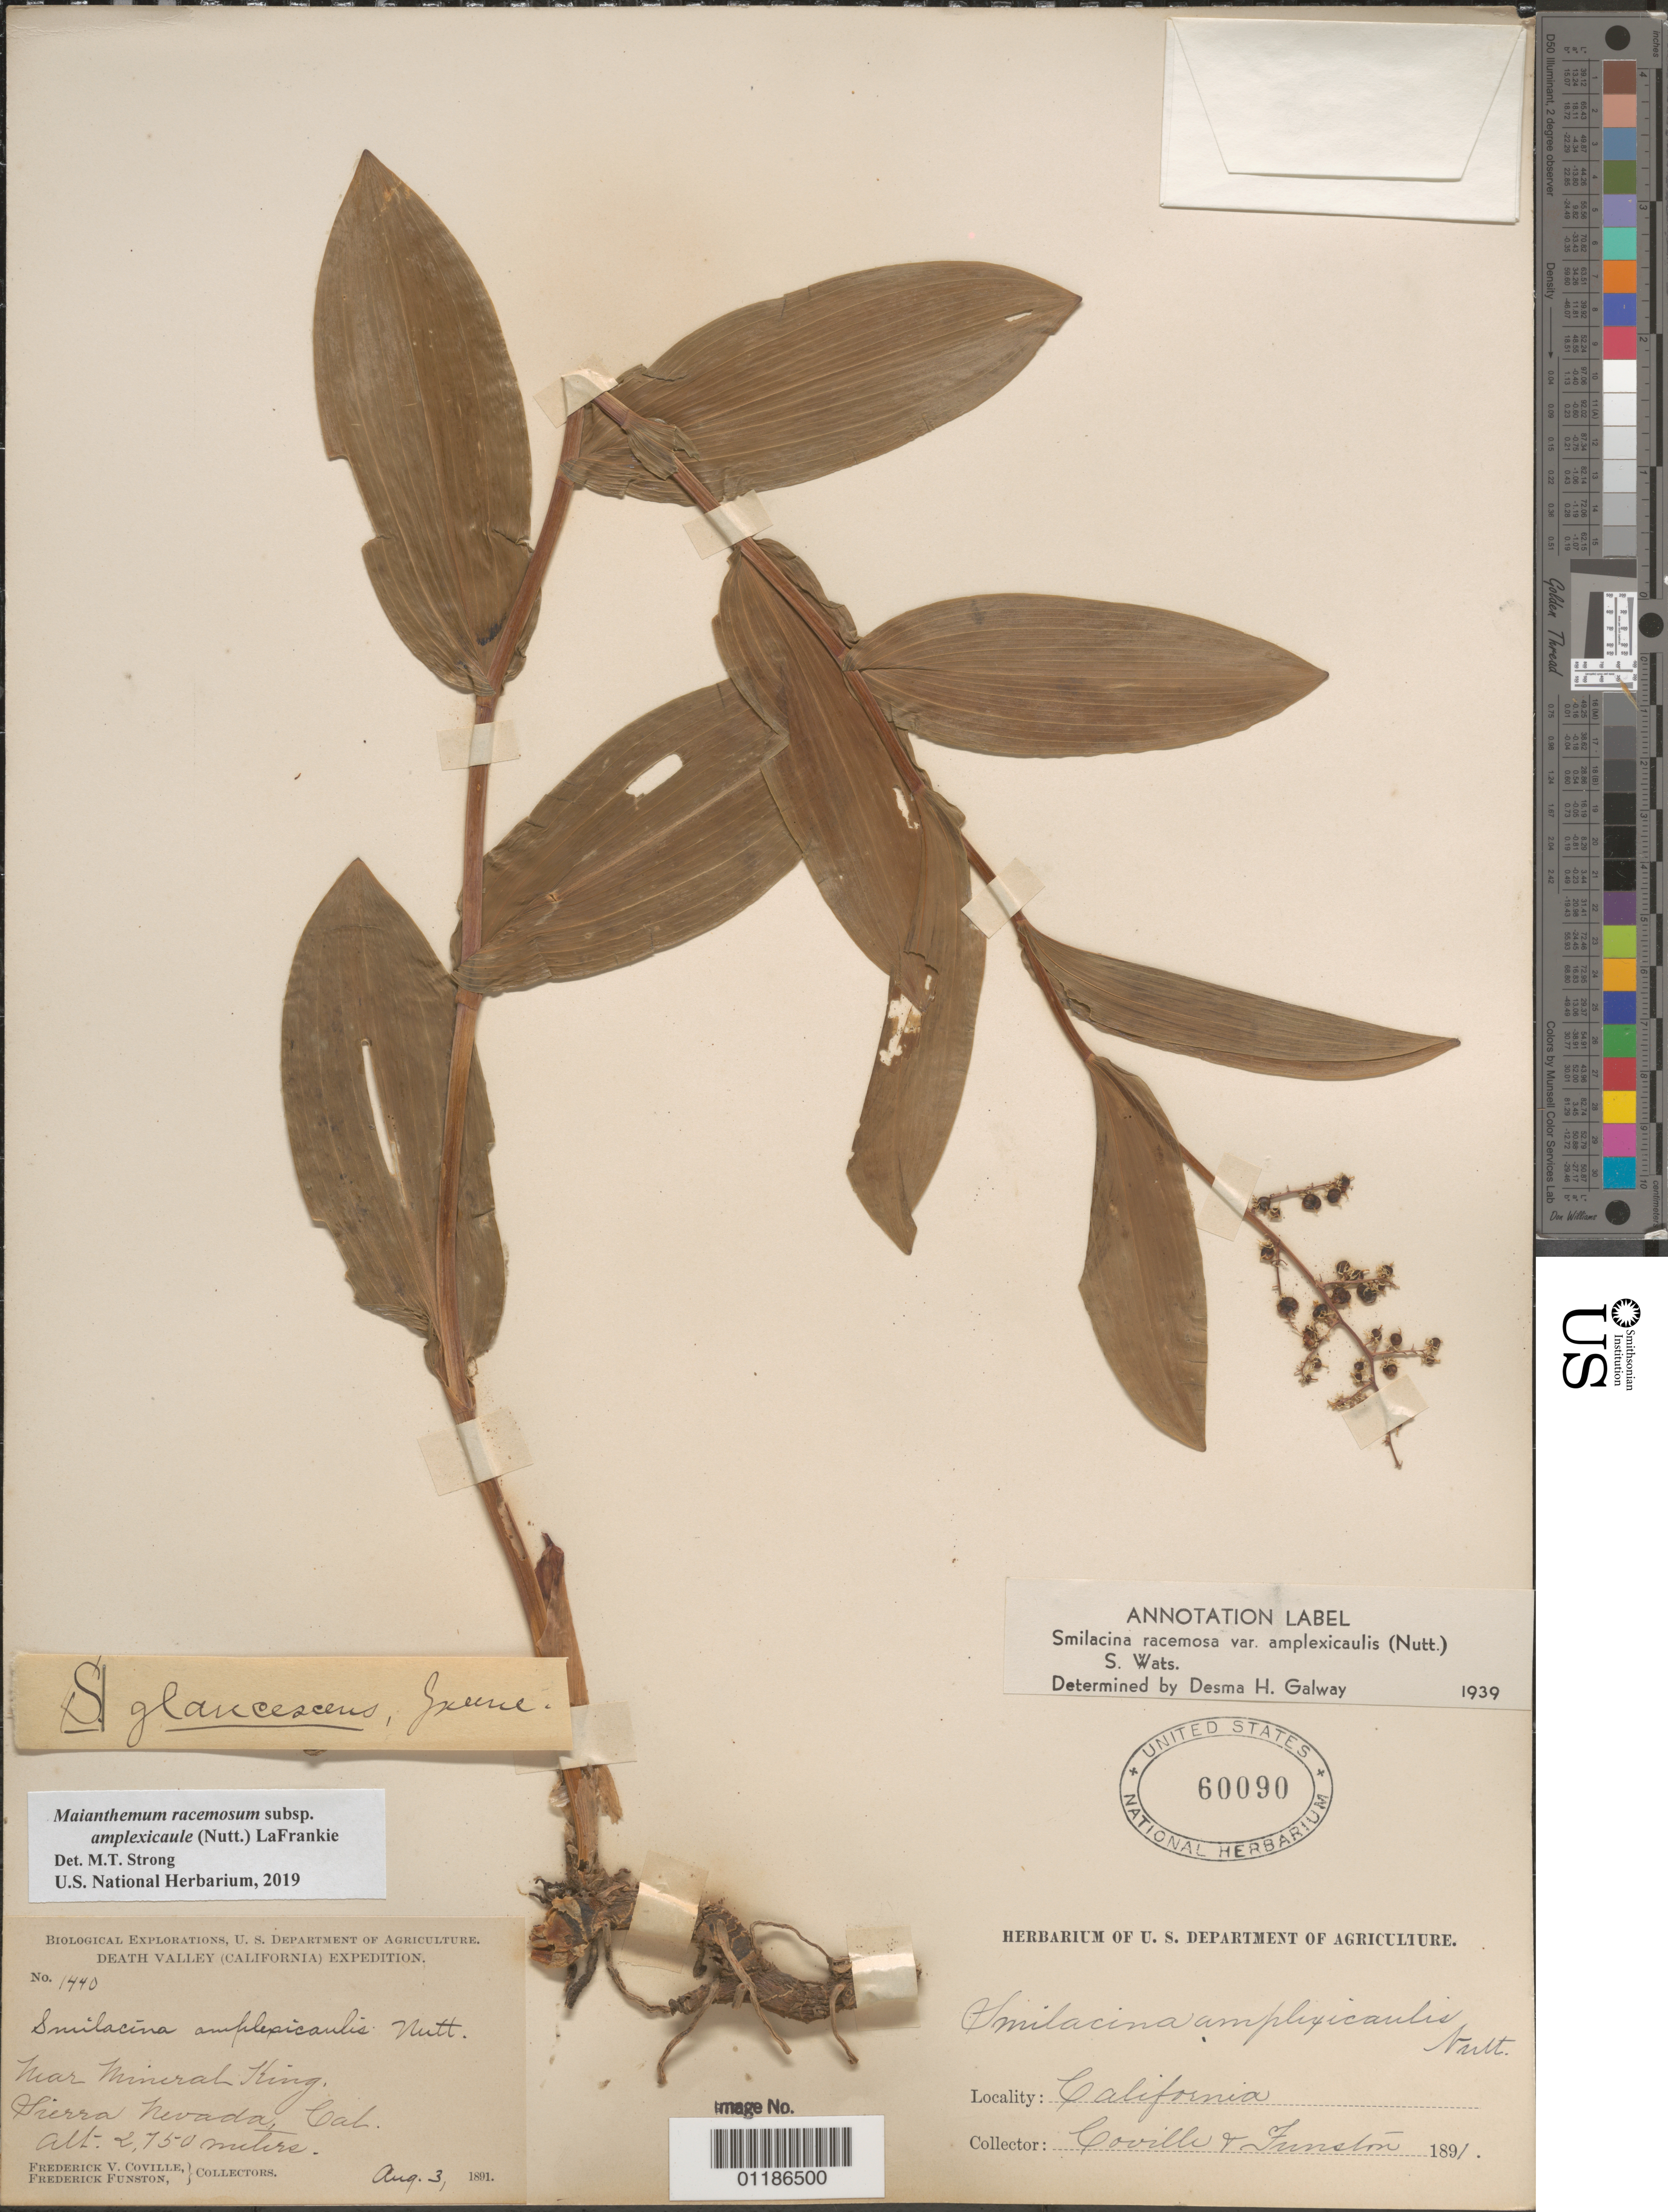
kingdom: Plantae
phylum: Tracheophyta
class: Liliopsida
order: Asparagales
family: Asparagaceae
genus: Maianthemum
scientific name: Maianthemum racemosum subsp. amplexicaule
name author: (Nutt.) LaFrankie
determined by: Strong, M. T., (US), Smithsonian Institution - National Museum of Natural History (UNITED STATES)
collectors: F. V. Coville & F. Funston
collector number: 1440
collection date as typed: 3 Aug 1891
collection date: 1891-08-03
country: United States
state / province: California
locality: near Mineral King, Sierra Nevada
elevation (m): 2750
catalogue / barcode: US 60090